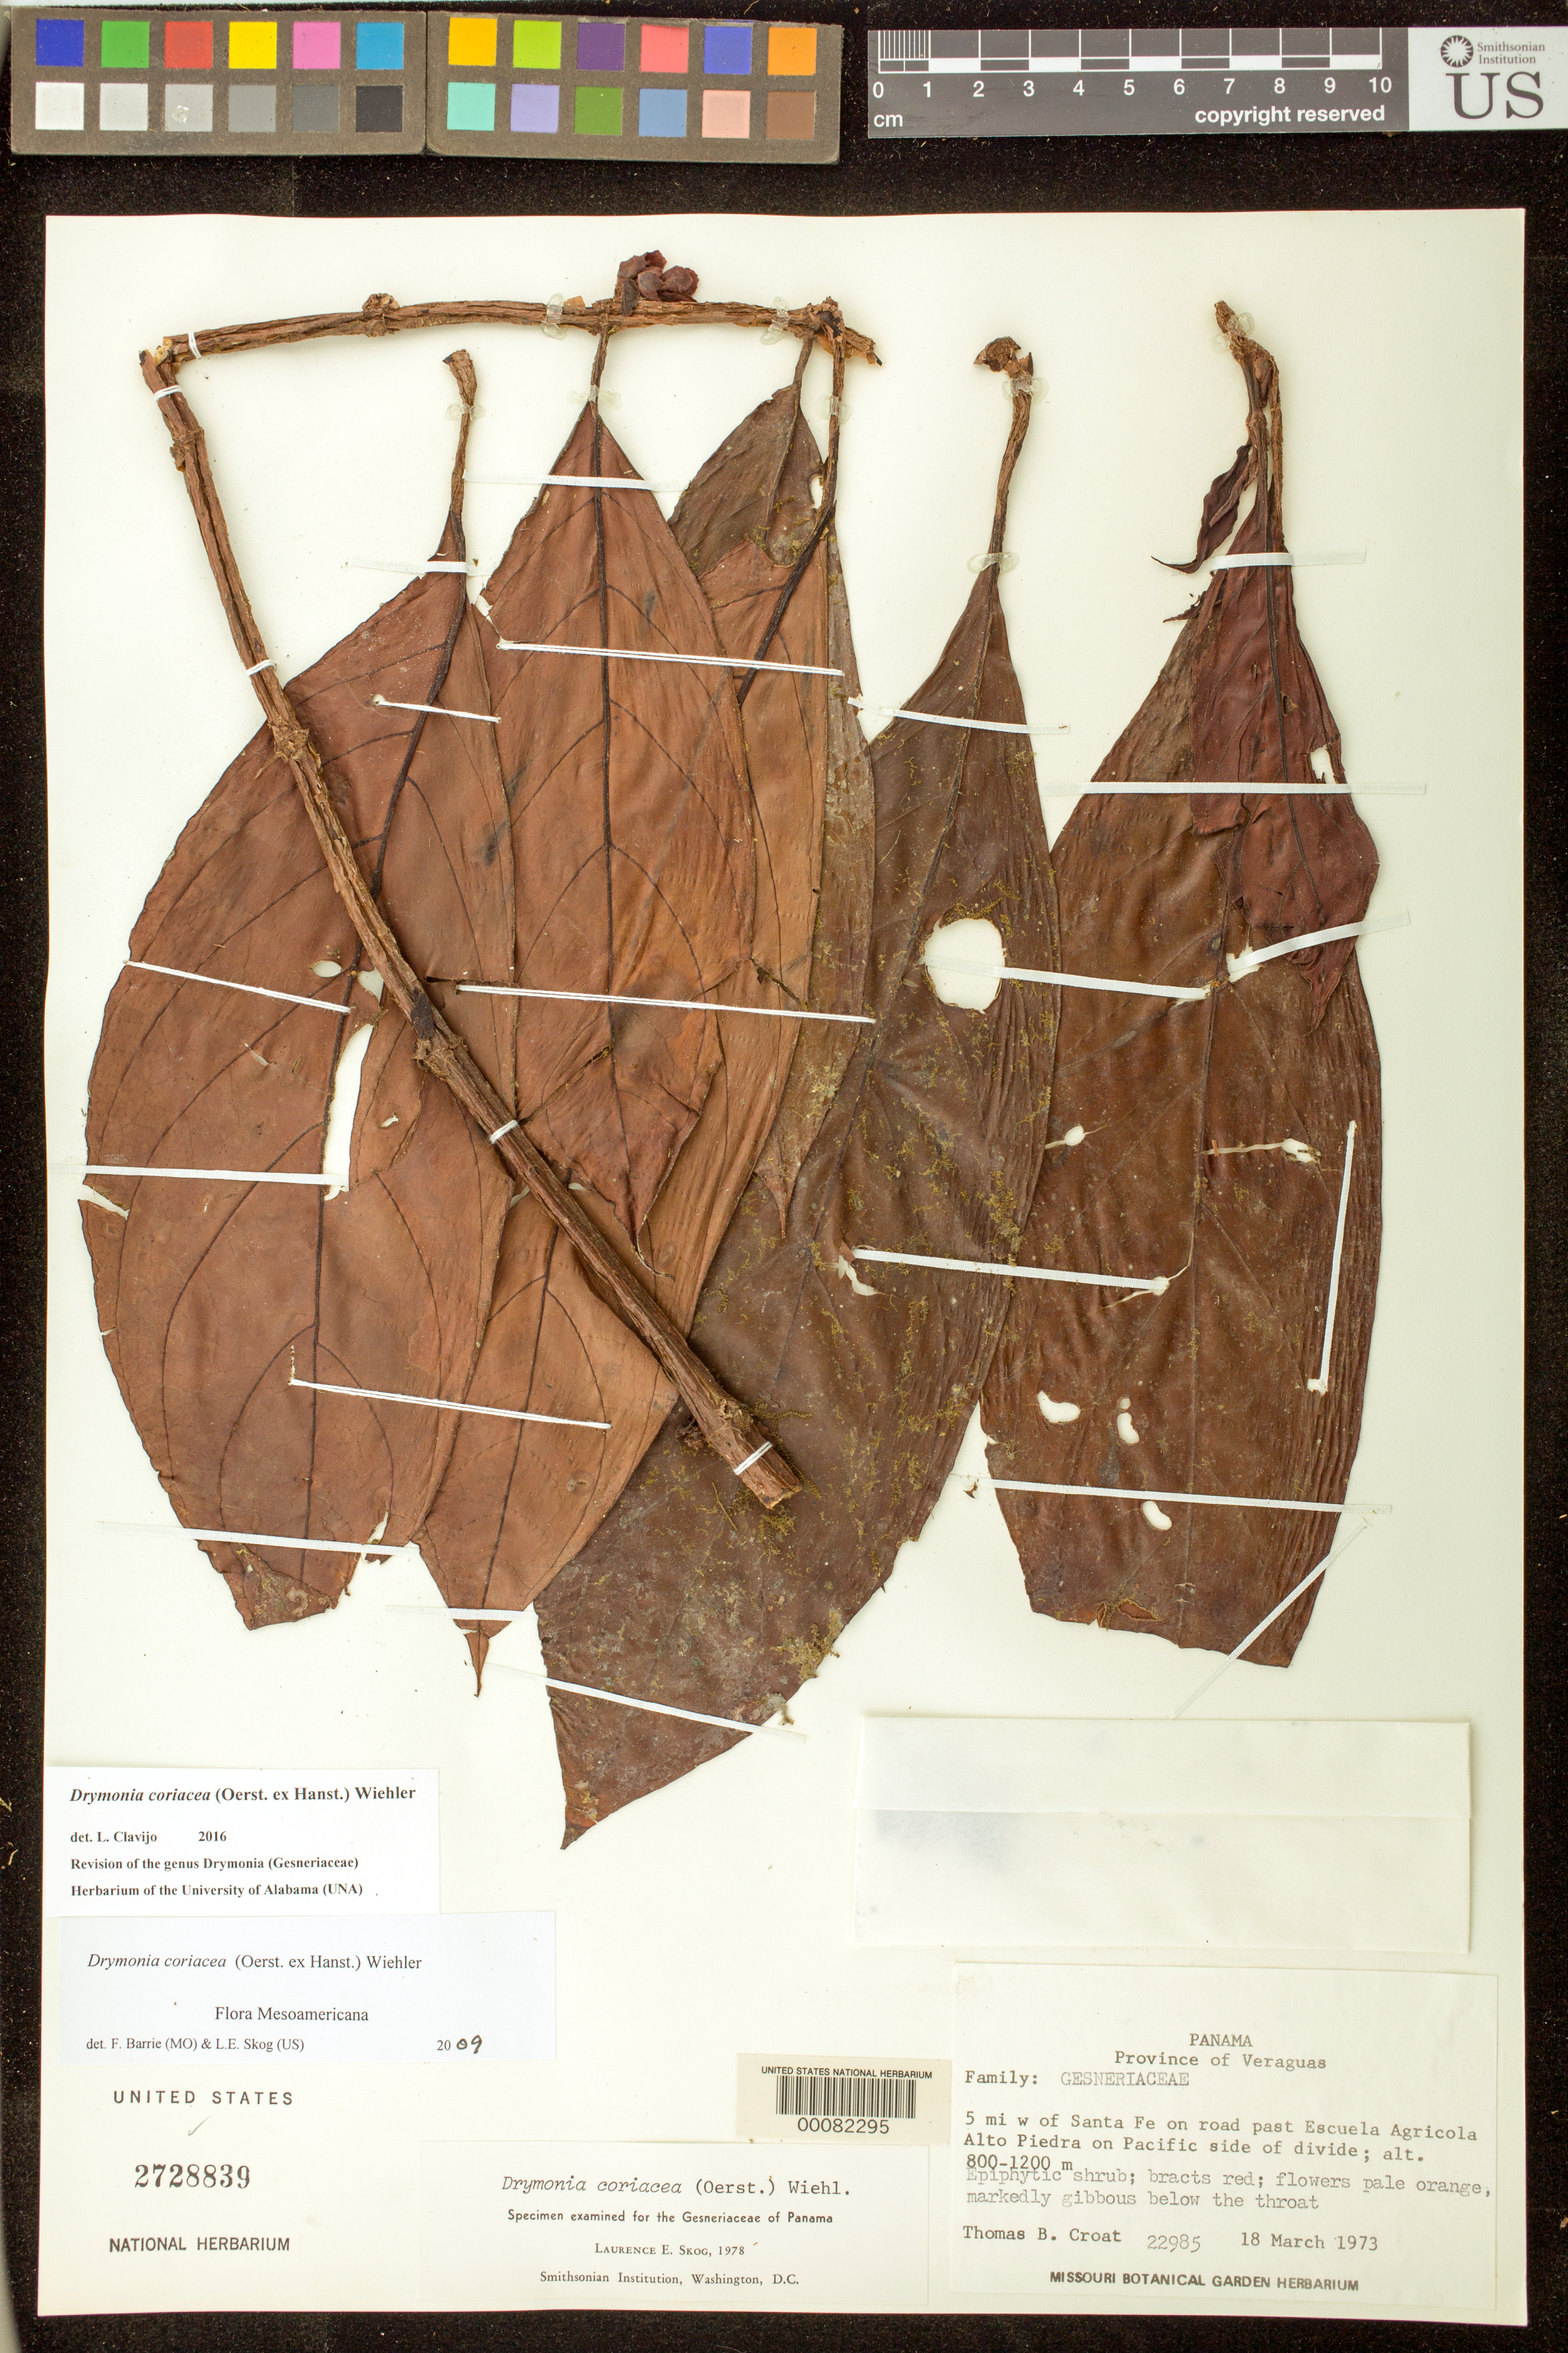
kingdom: Plantae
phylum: Tracheophyta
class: Magnoliopsida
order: Lamiales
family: Gesneriaceae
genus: Drymonia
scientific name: Drymonia coriacea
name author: (Oerst. ex Hanst.) Wiehler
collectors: T. B. Croat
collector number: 22985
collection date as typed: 18 Mar 1973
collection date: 1973-03-18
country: Panama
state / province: Veraguas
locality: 5 mi W of Santa Fe on road past Escuela Agricola Alto Piedra on Pacific side of divide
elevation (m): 800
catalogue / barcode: US 2728839